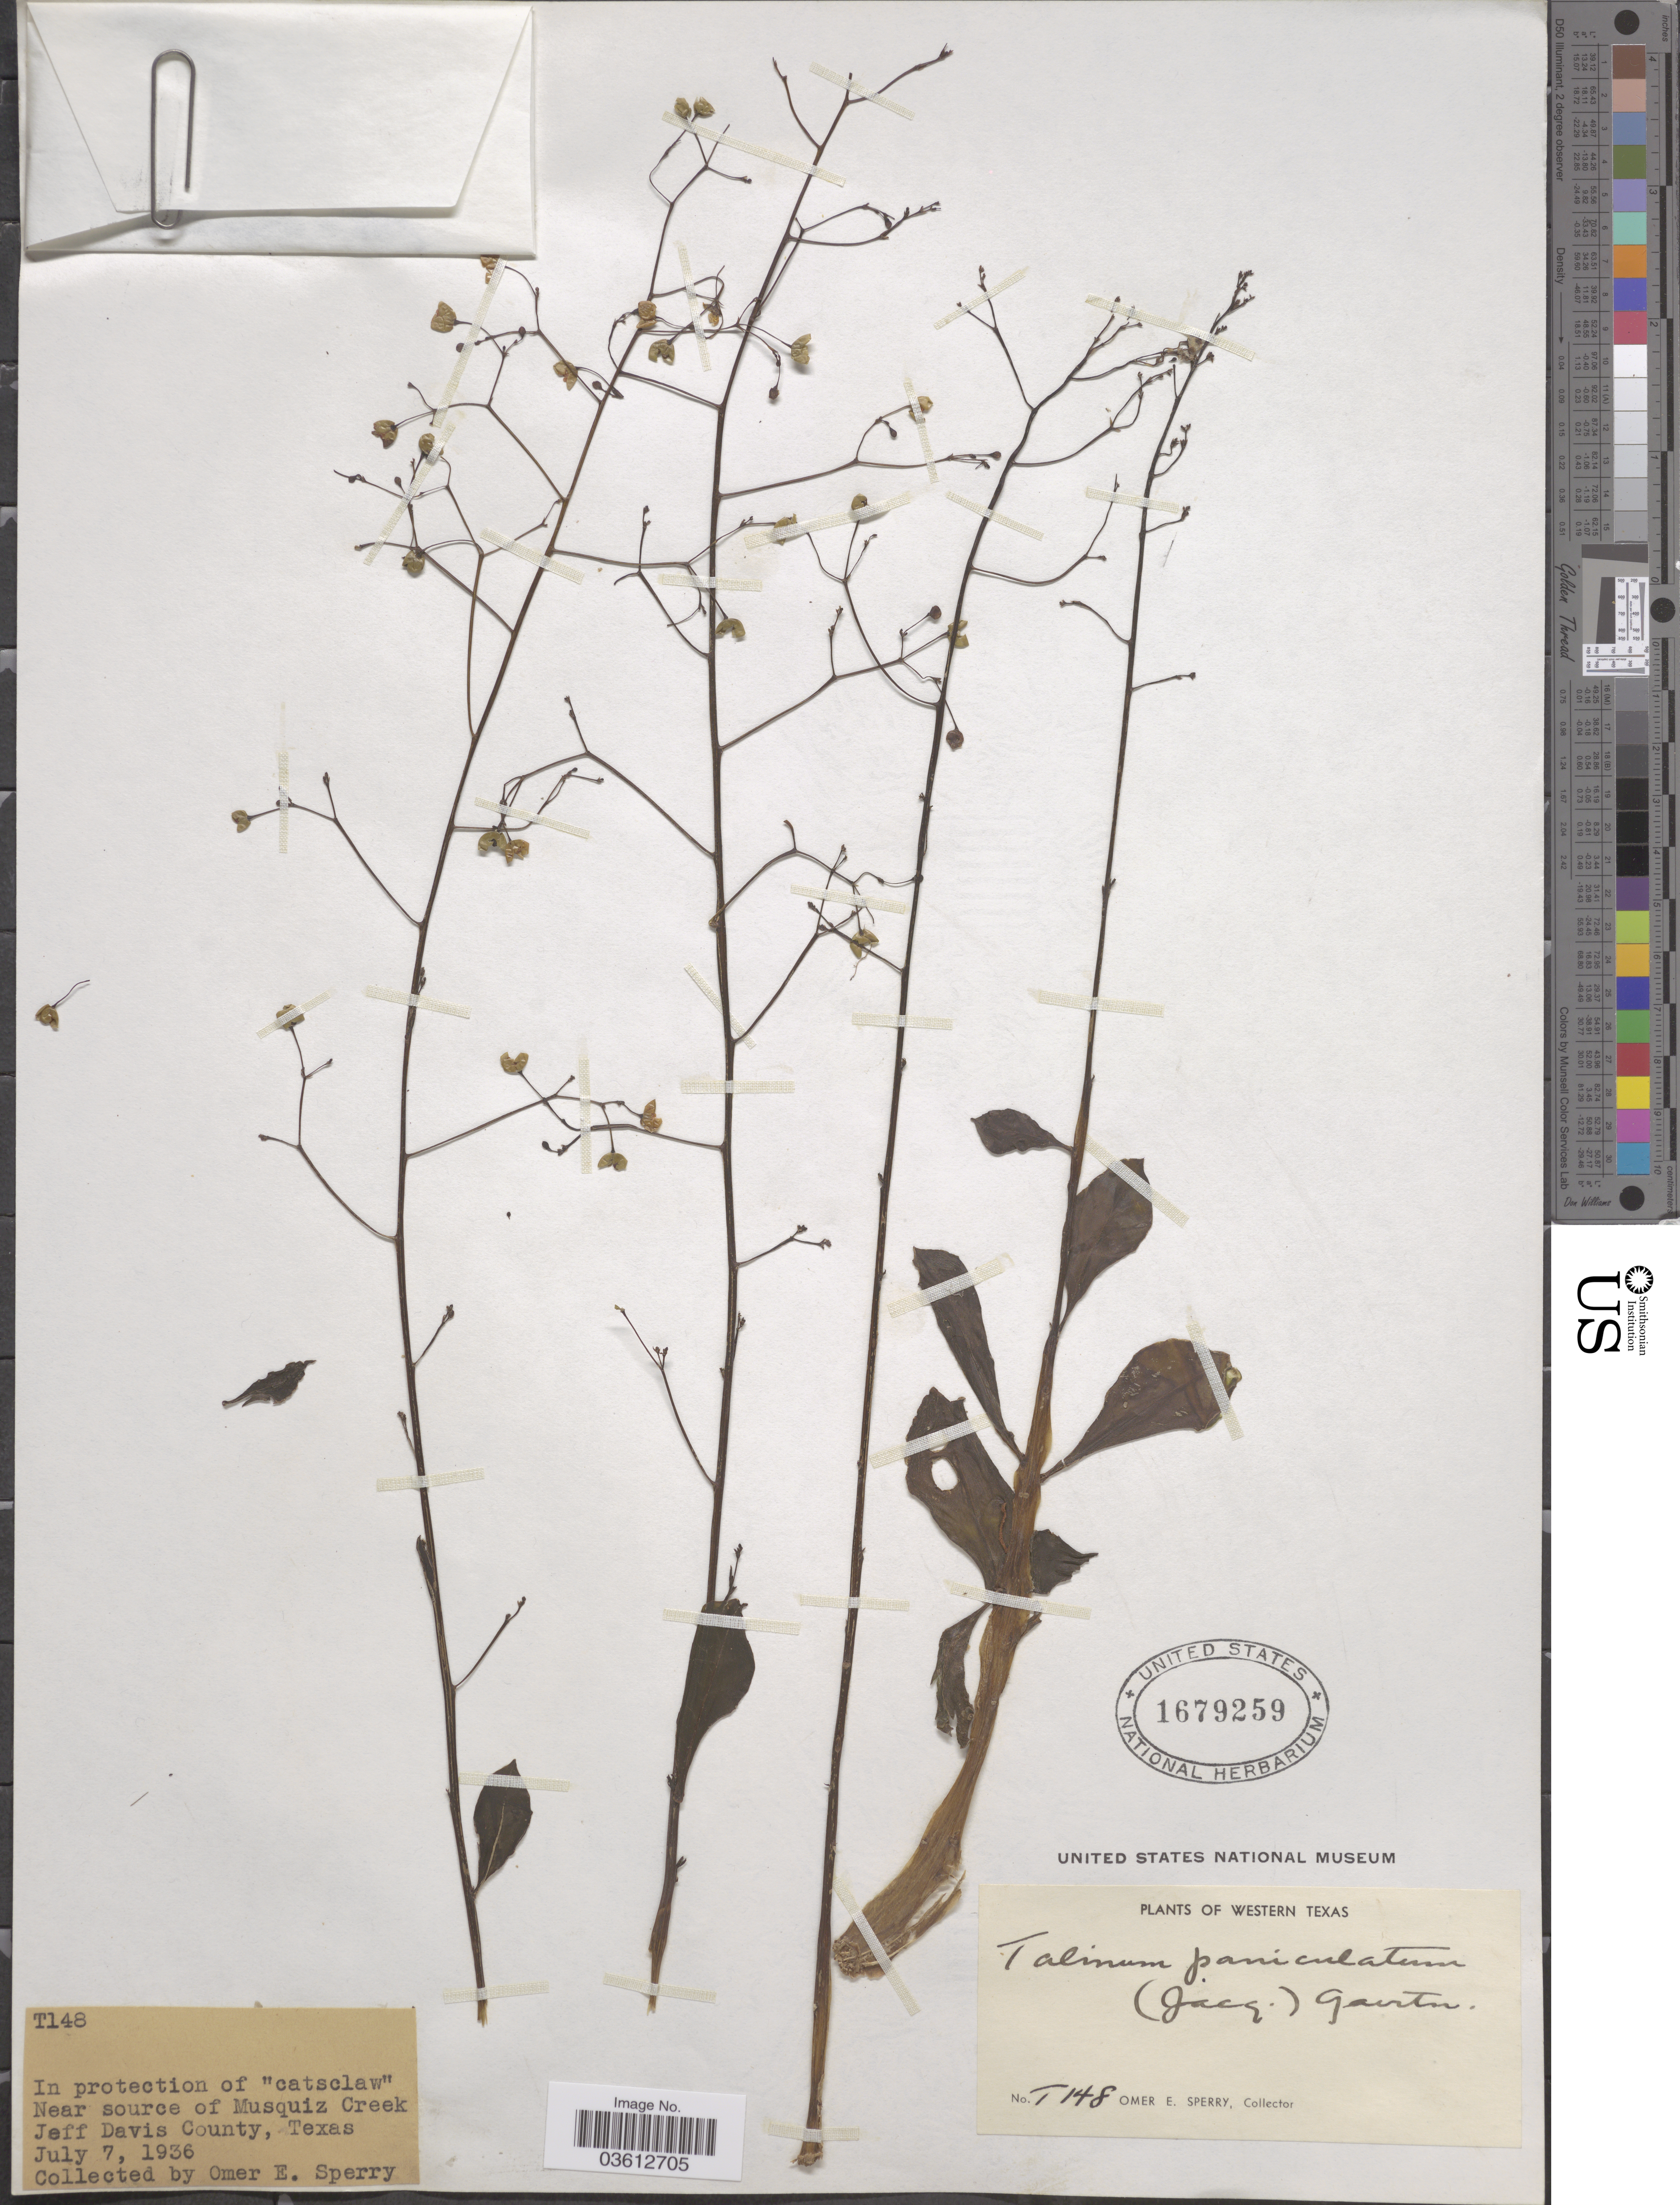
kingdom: Plantae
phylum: Tracheophyta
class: Magnoliopsida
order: Caryophyllales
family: Talinaceae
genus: Talinum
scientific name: Talinum paniculatum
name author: (Jacq.) Gaertn.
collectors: O. E. Sperry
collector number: T148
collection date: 1936-07-07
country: United States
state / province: Texas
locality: Western Texas. Near source of Musquiz Creek, Jeff Davis County.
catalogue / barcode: US 1679259